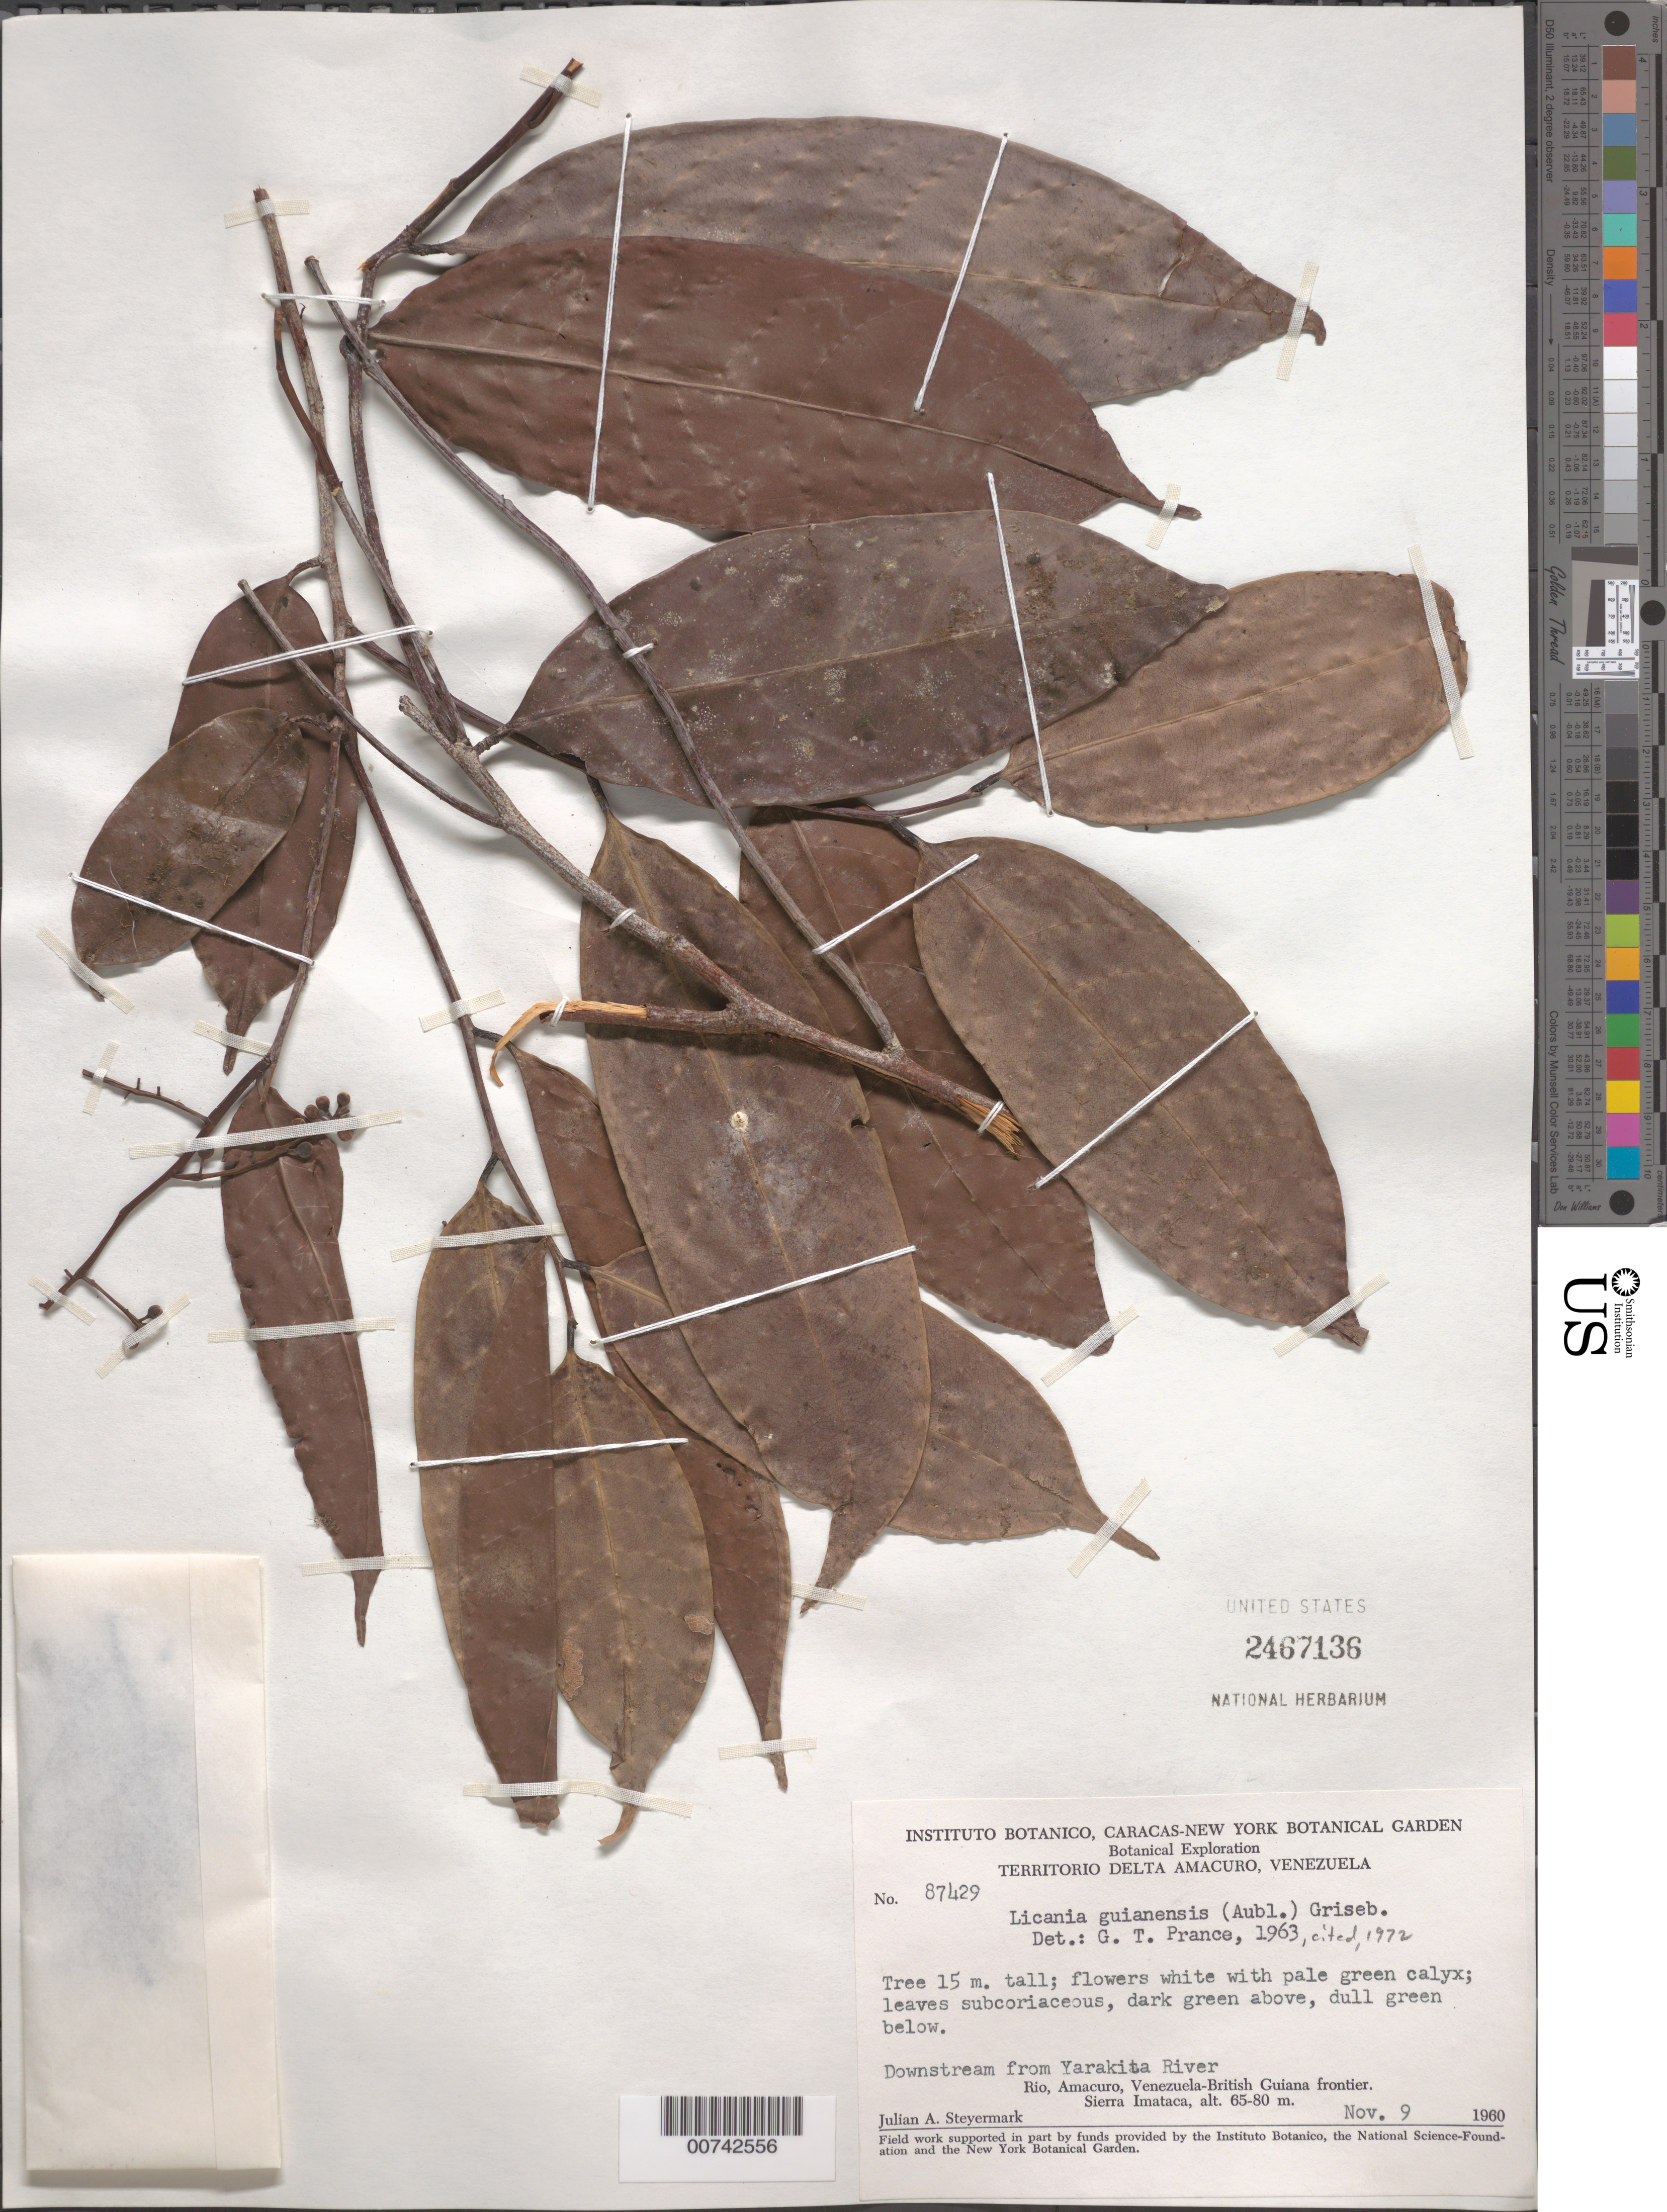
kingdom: Plantae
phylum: Tracheophyta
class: Magnoliopsida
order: Malpighiales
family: Chrysobalanaceae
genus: Moquilea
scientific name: Moquilea guianensis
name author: Aubl.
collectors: J. Steyermark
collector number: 87429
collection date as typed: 9-Nov-60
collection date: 1960-11-09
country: Venezuela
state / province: Delta Amacuro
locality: Rio Amacuro, Sierra Imataca, Venezuela-Guyana border; downstream from mouth of Yarakita River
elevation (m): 65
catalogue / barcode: US 2467136